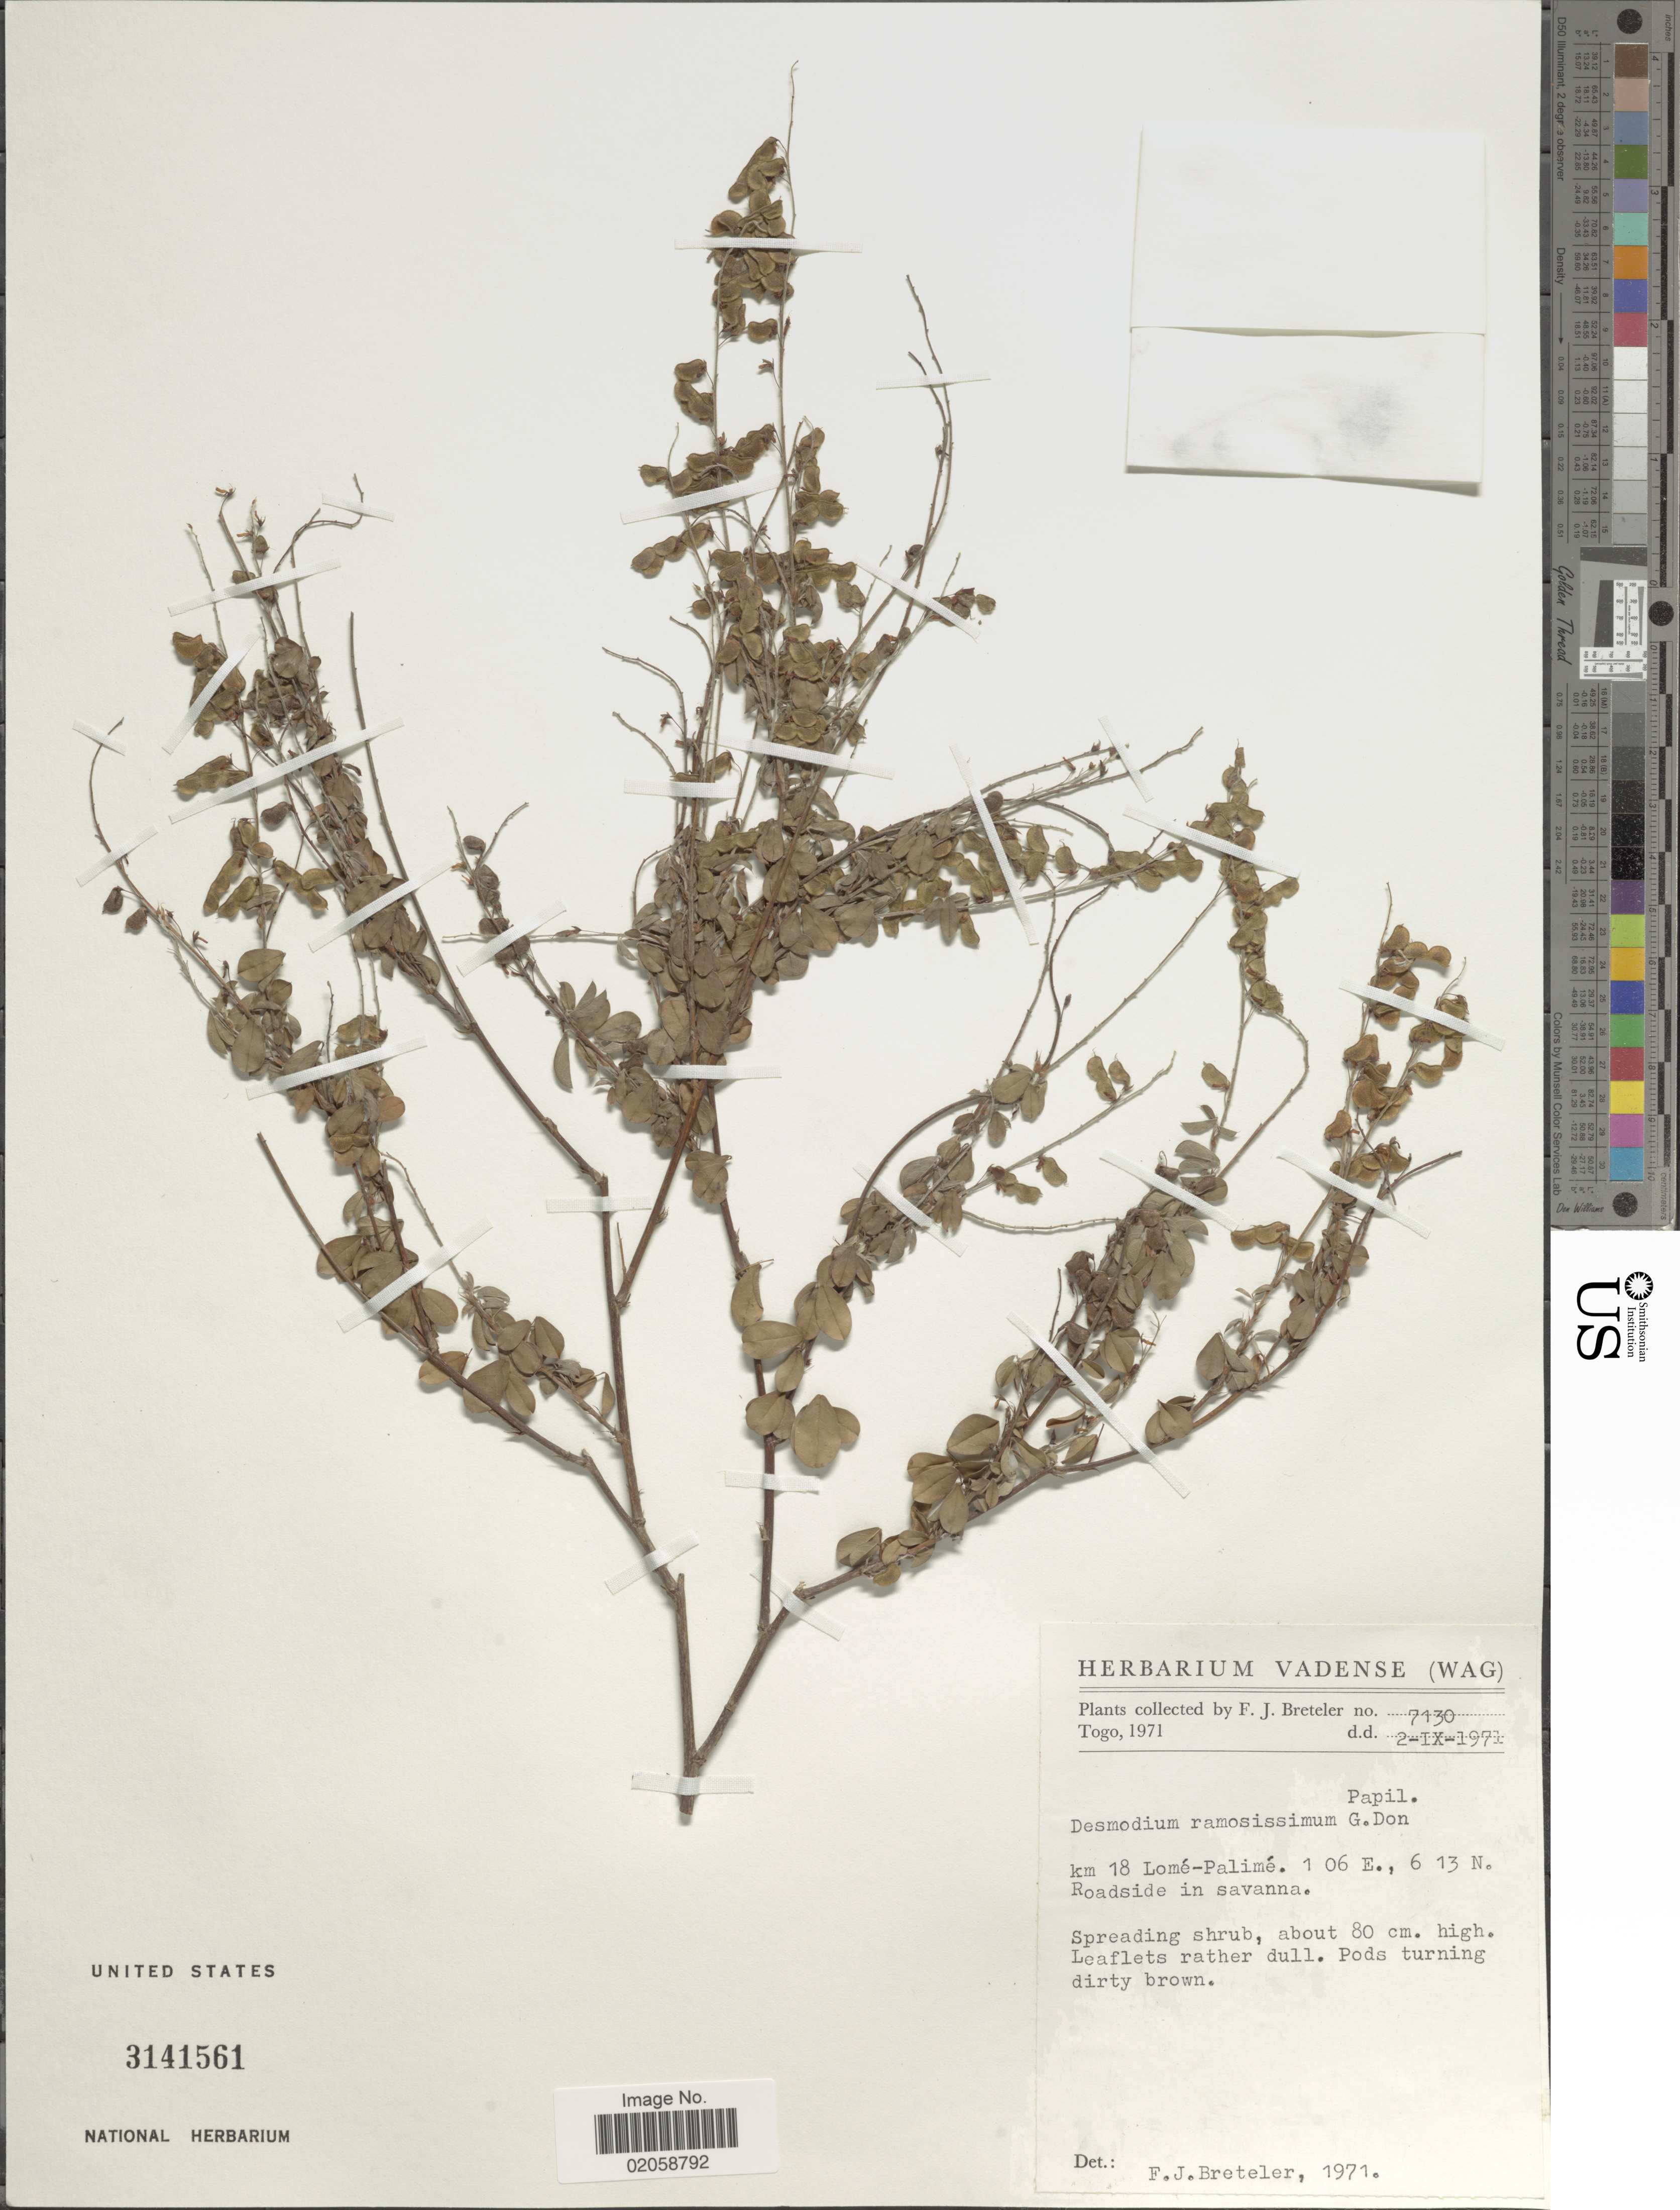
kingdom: Plantae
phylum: Tracheophyta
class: Magnoliopsida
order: Fabales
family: Fabaceae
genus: Grona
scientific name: Grona ramosissima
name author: (G. Don) H. Ohashi & K. Ohashi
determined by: Strong, Mark T., (BOT), Smithsonian Institution - National Museum of Natural History (UNITED STATES)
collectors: F. J. Breteler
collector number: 7130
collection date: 1971-09-02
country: Togo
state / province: Maritime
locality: Km 18 Lomé-Palimé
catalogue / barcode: US 3141561